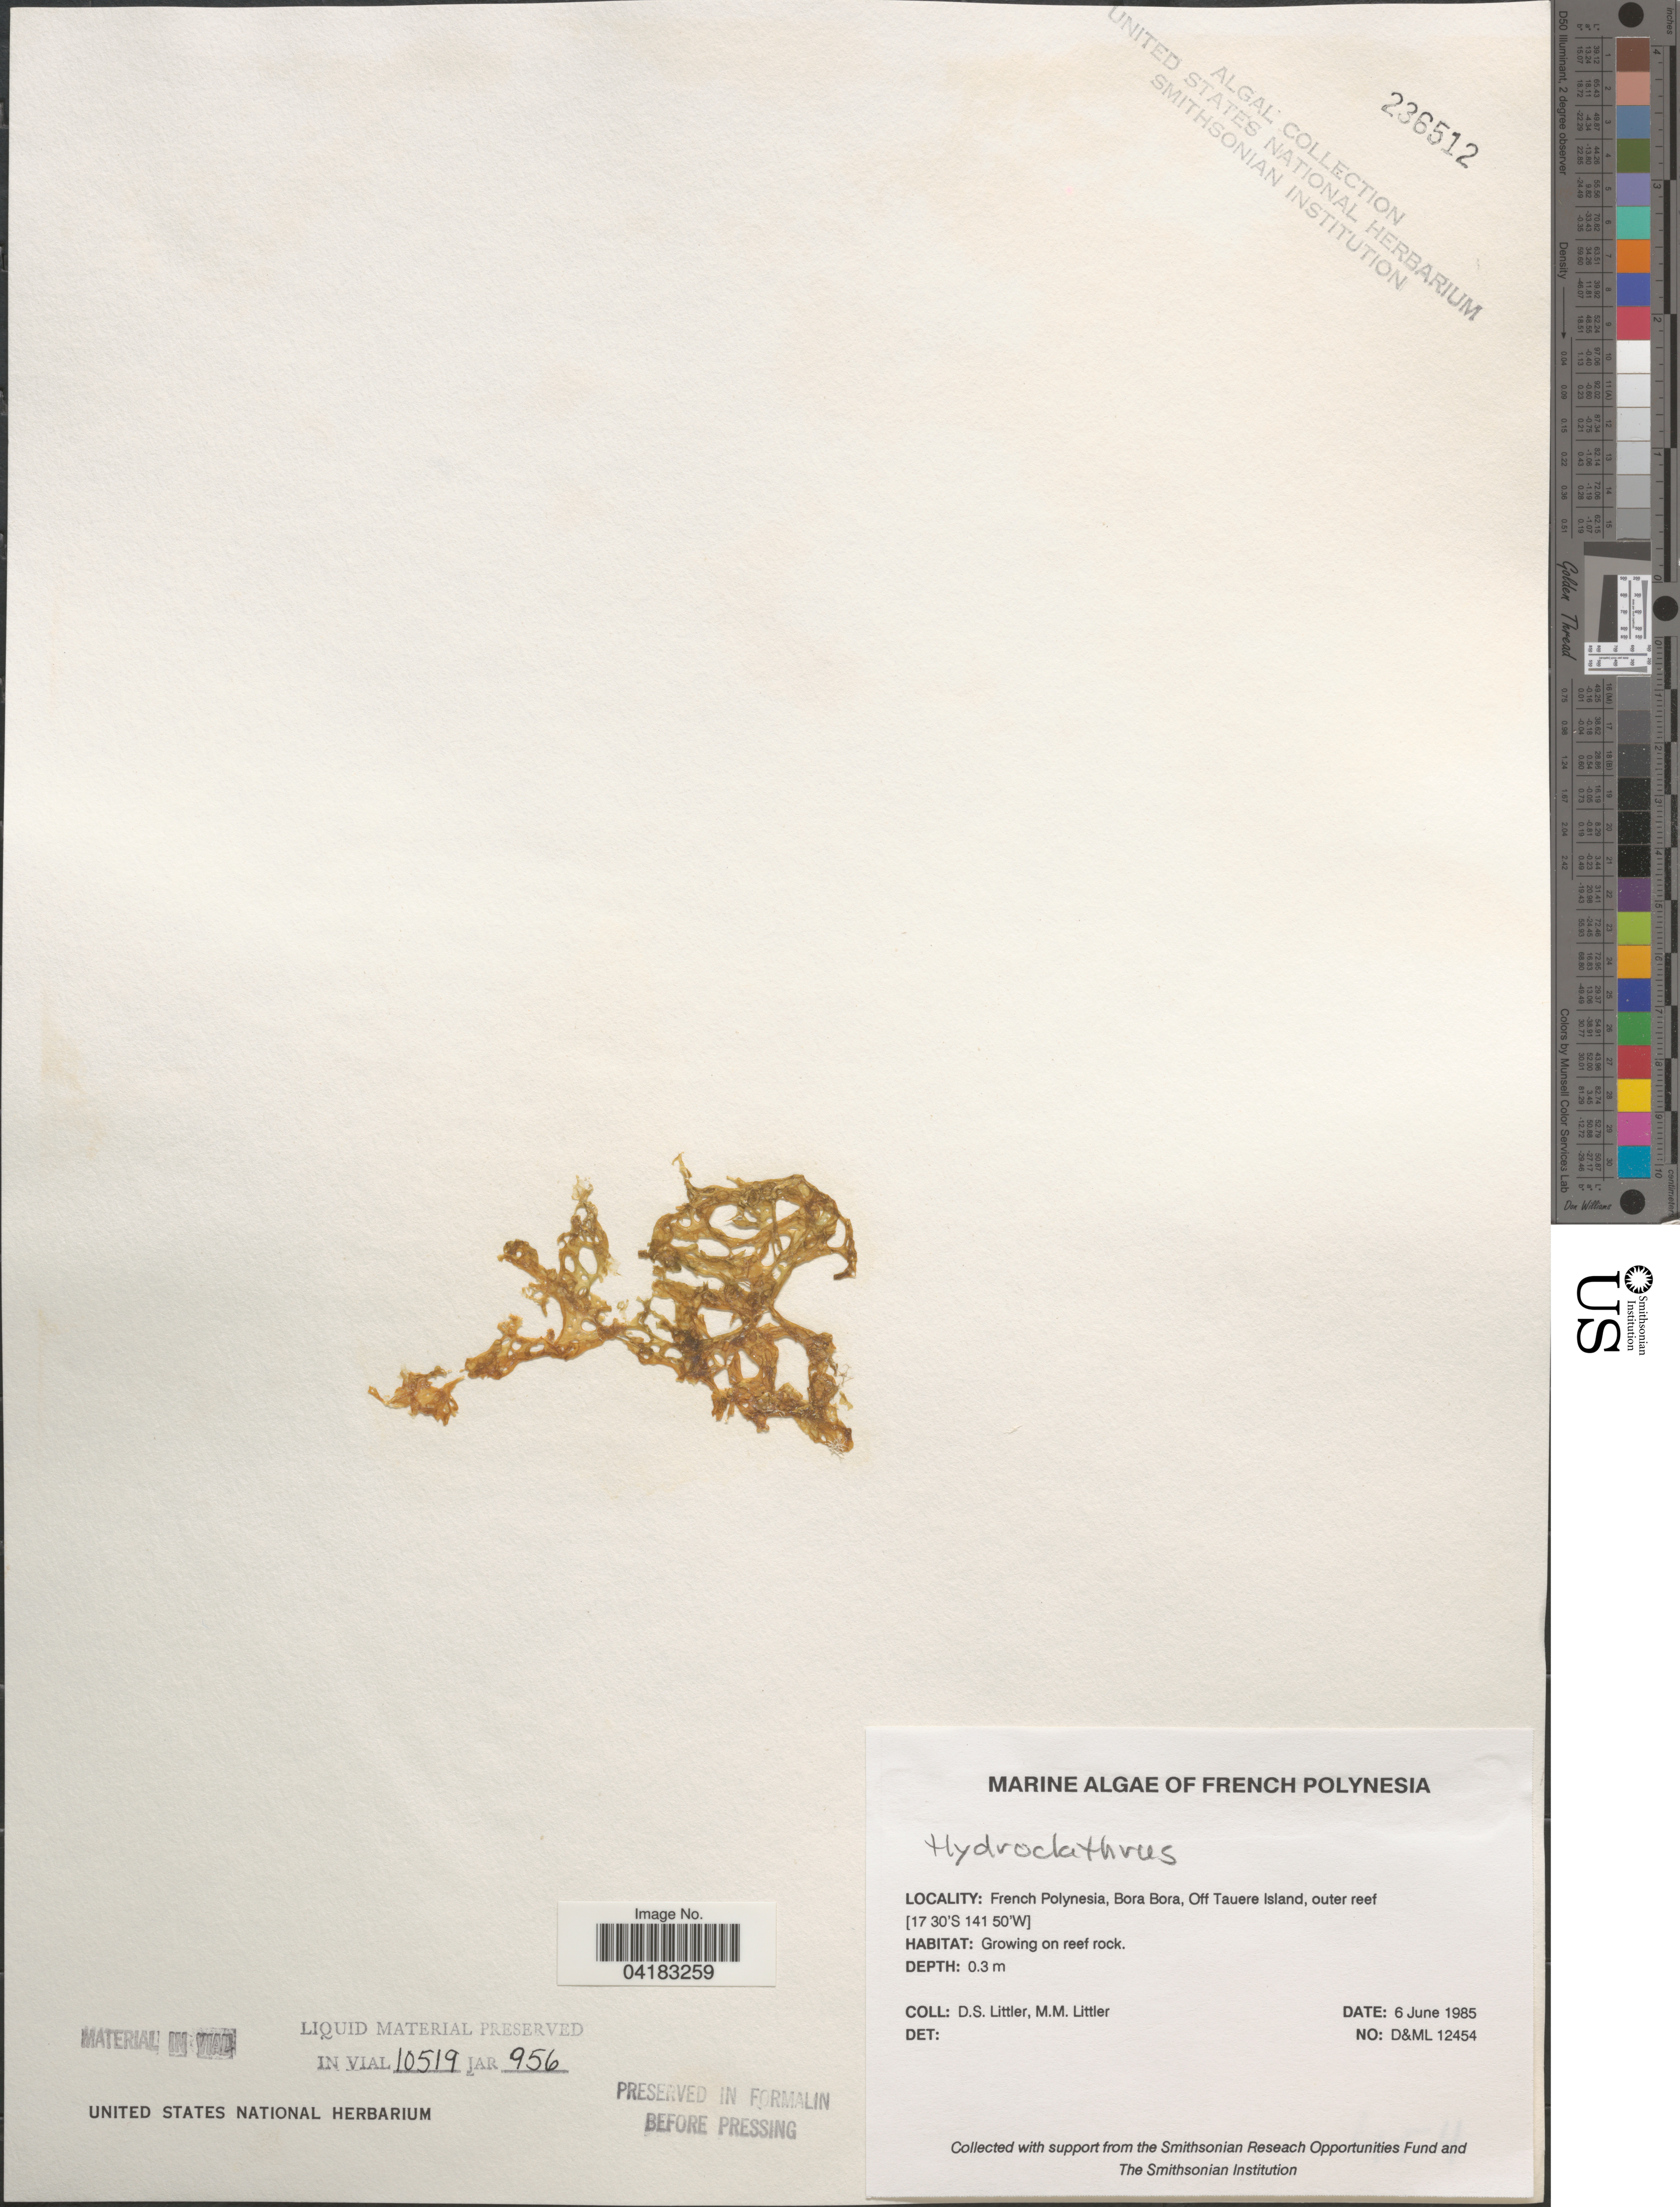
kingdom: Chromista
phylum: Ochrophyta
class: Phaeophyceae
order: Scytosiphonales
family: Scytosiphonaceae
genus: Hydroclathrus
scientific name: Hydroclathrus sp.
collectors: D. S. Littler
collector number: D&ML12454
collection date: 1985-06-06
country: French Polynesia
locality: Bora Bora, Off Tauere Island, outer reef.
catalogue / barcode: US 236512